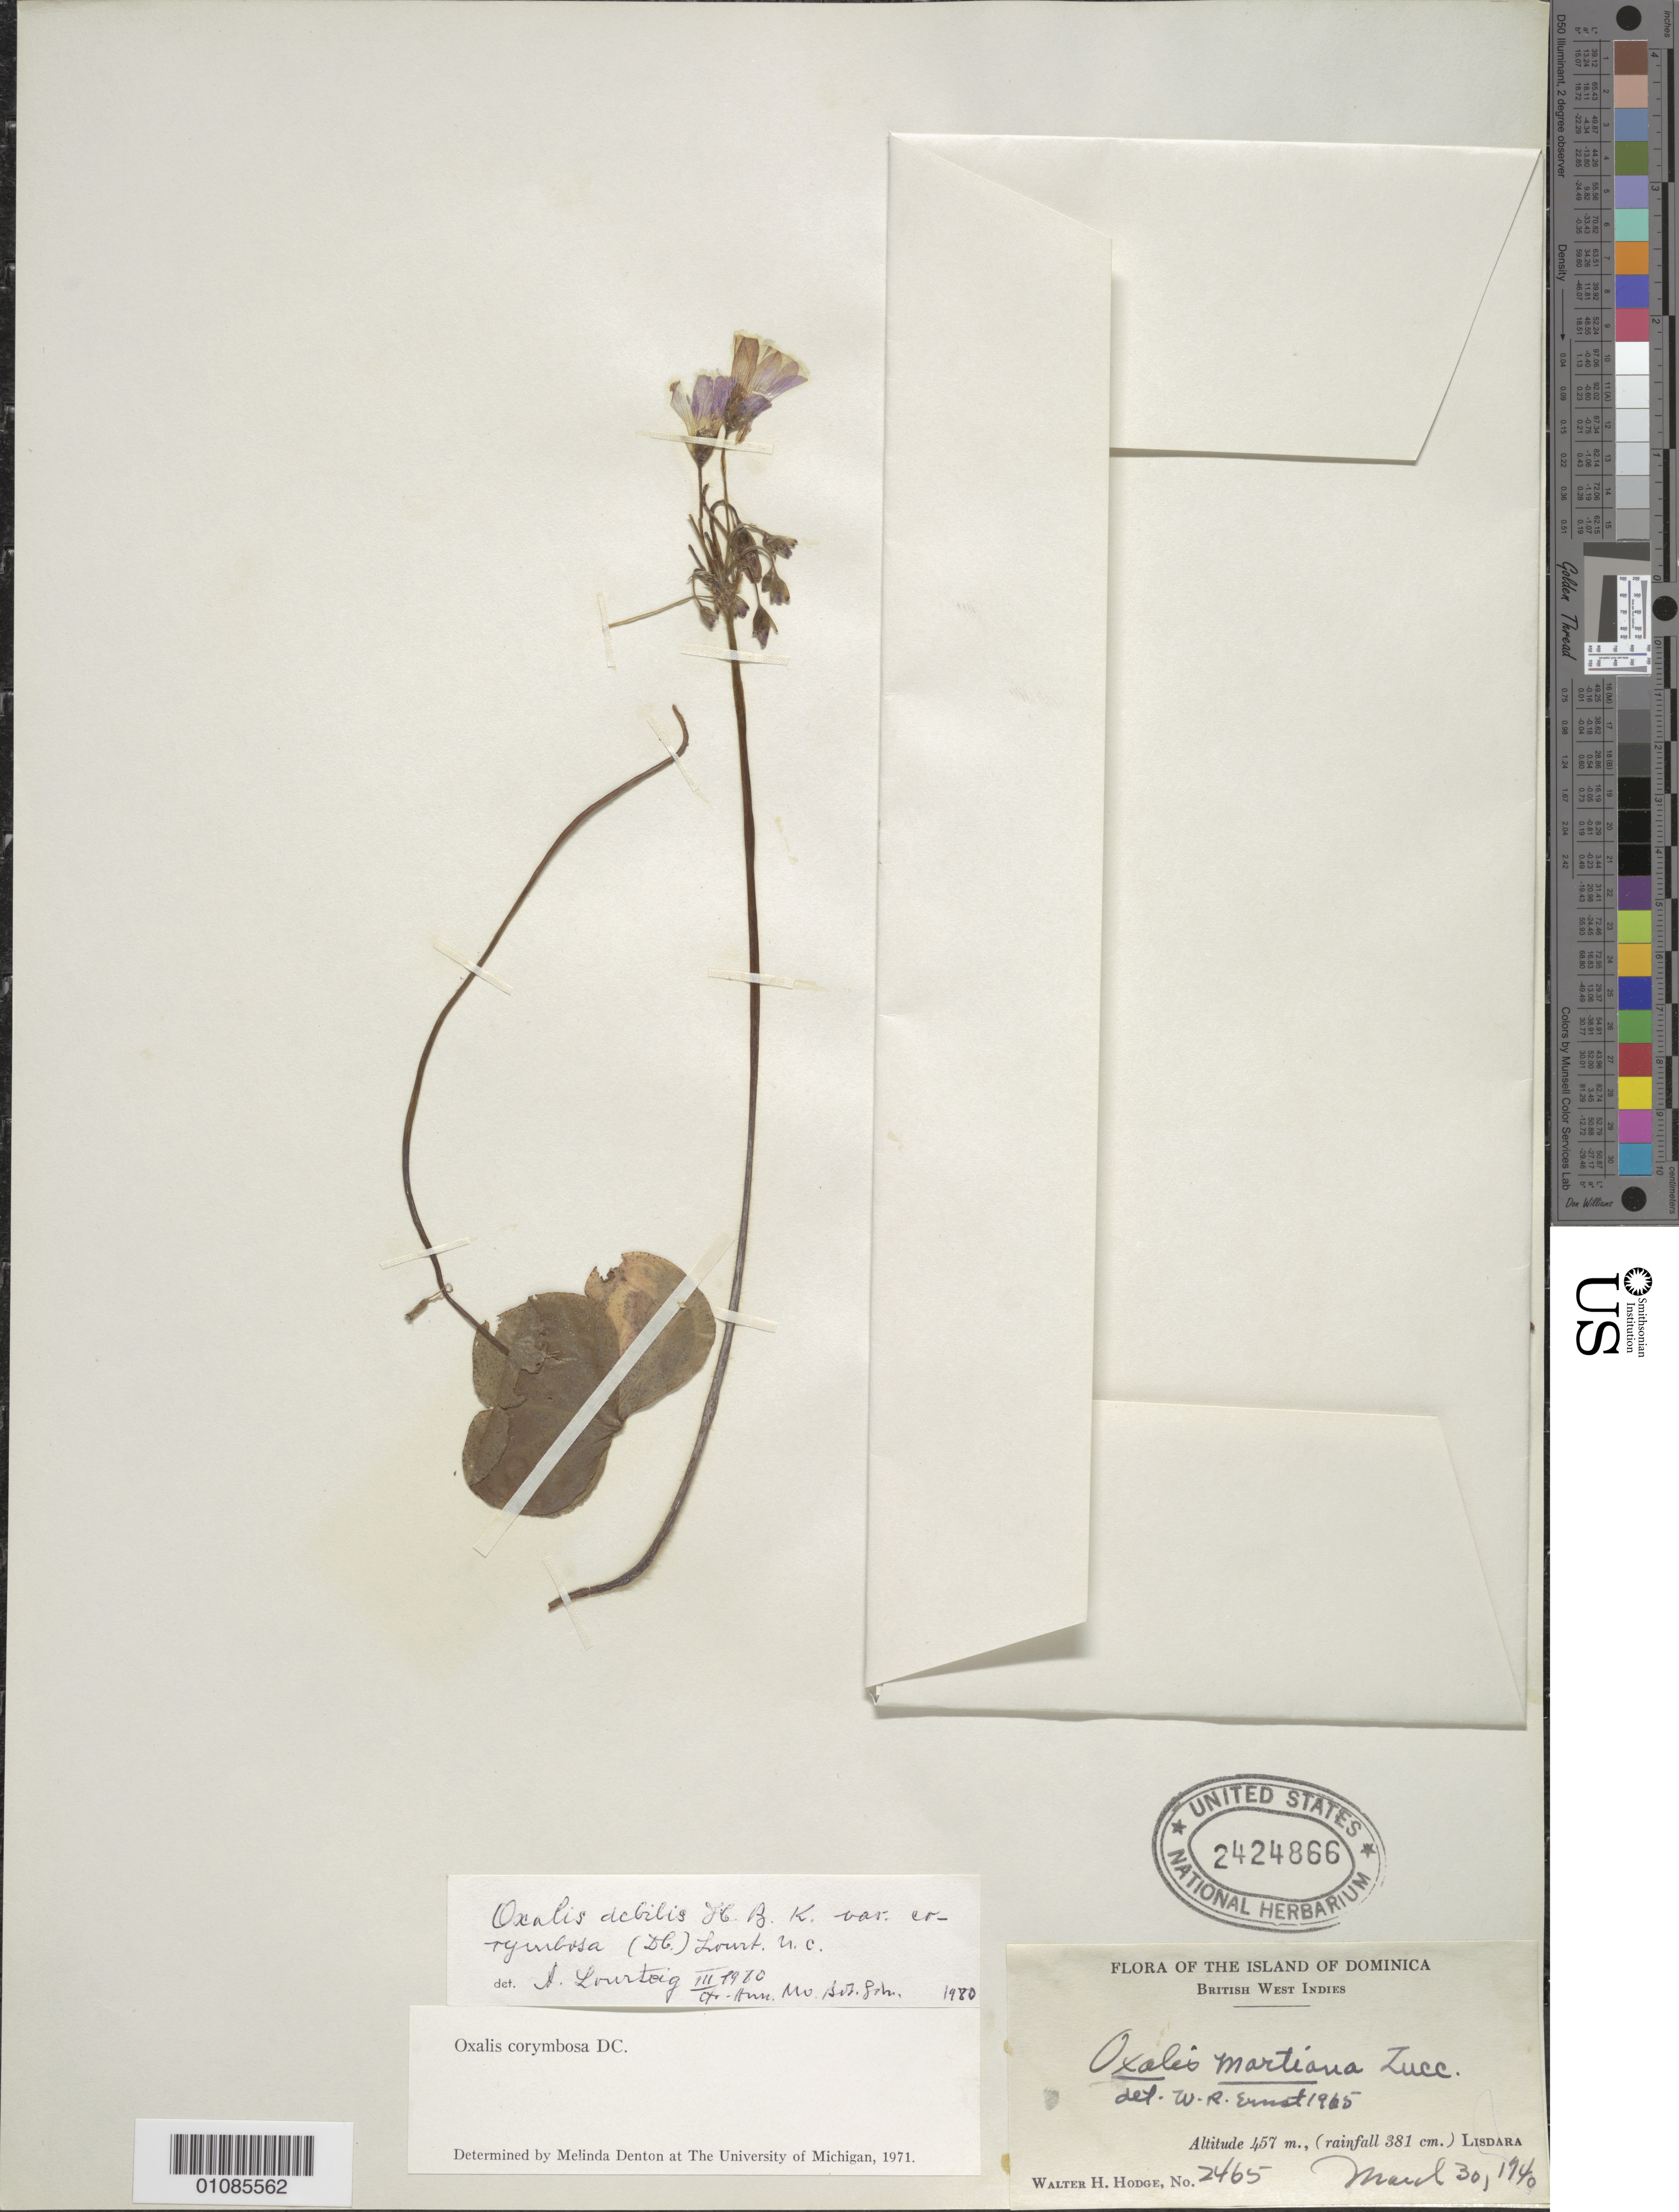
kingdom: Plantae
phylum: Tracheophyta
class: Magnoliopsida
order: Oxalidales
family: Oxalidaceae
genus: Oxalis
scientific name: Oxalis debilis var. corymbosa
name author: (DC.) Lourteig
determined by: Lourteig, A.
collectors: W. Hodge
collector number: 2465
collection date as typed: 30 Mar 1740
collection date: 1740-03-30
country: Dominica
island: Dominica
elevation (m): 457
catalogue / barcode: US 2424866